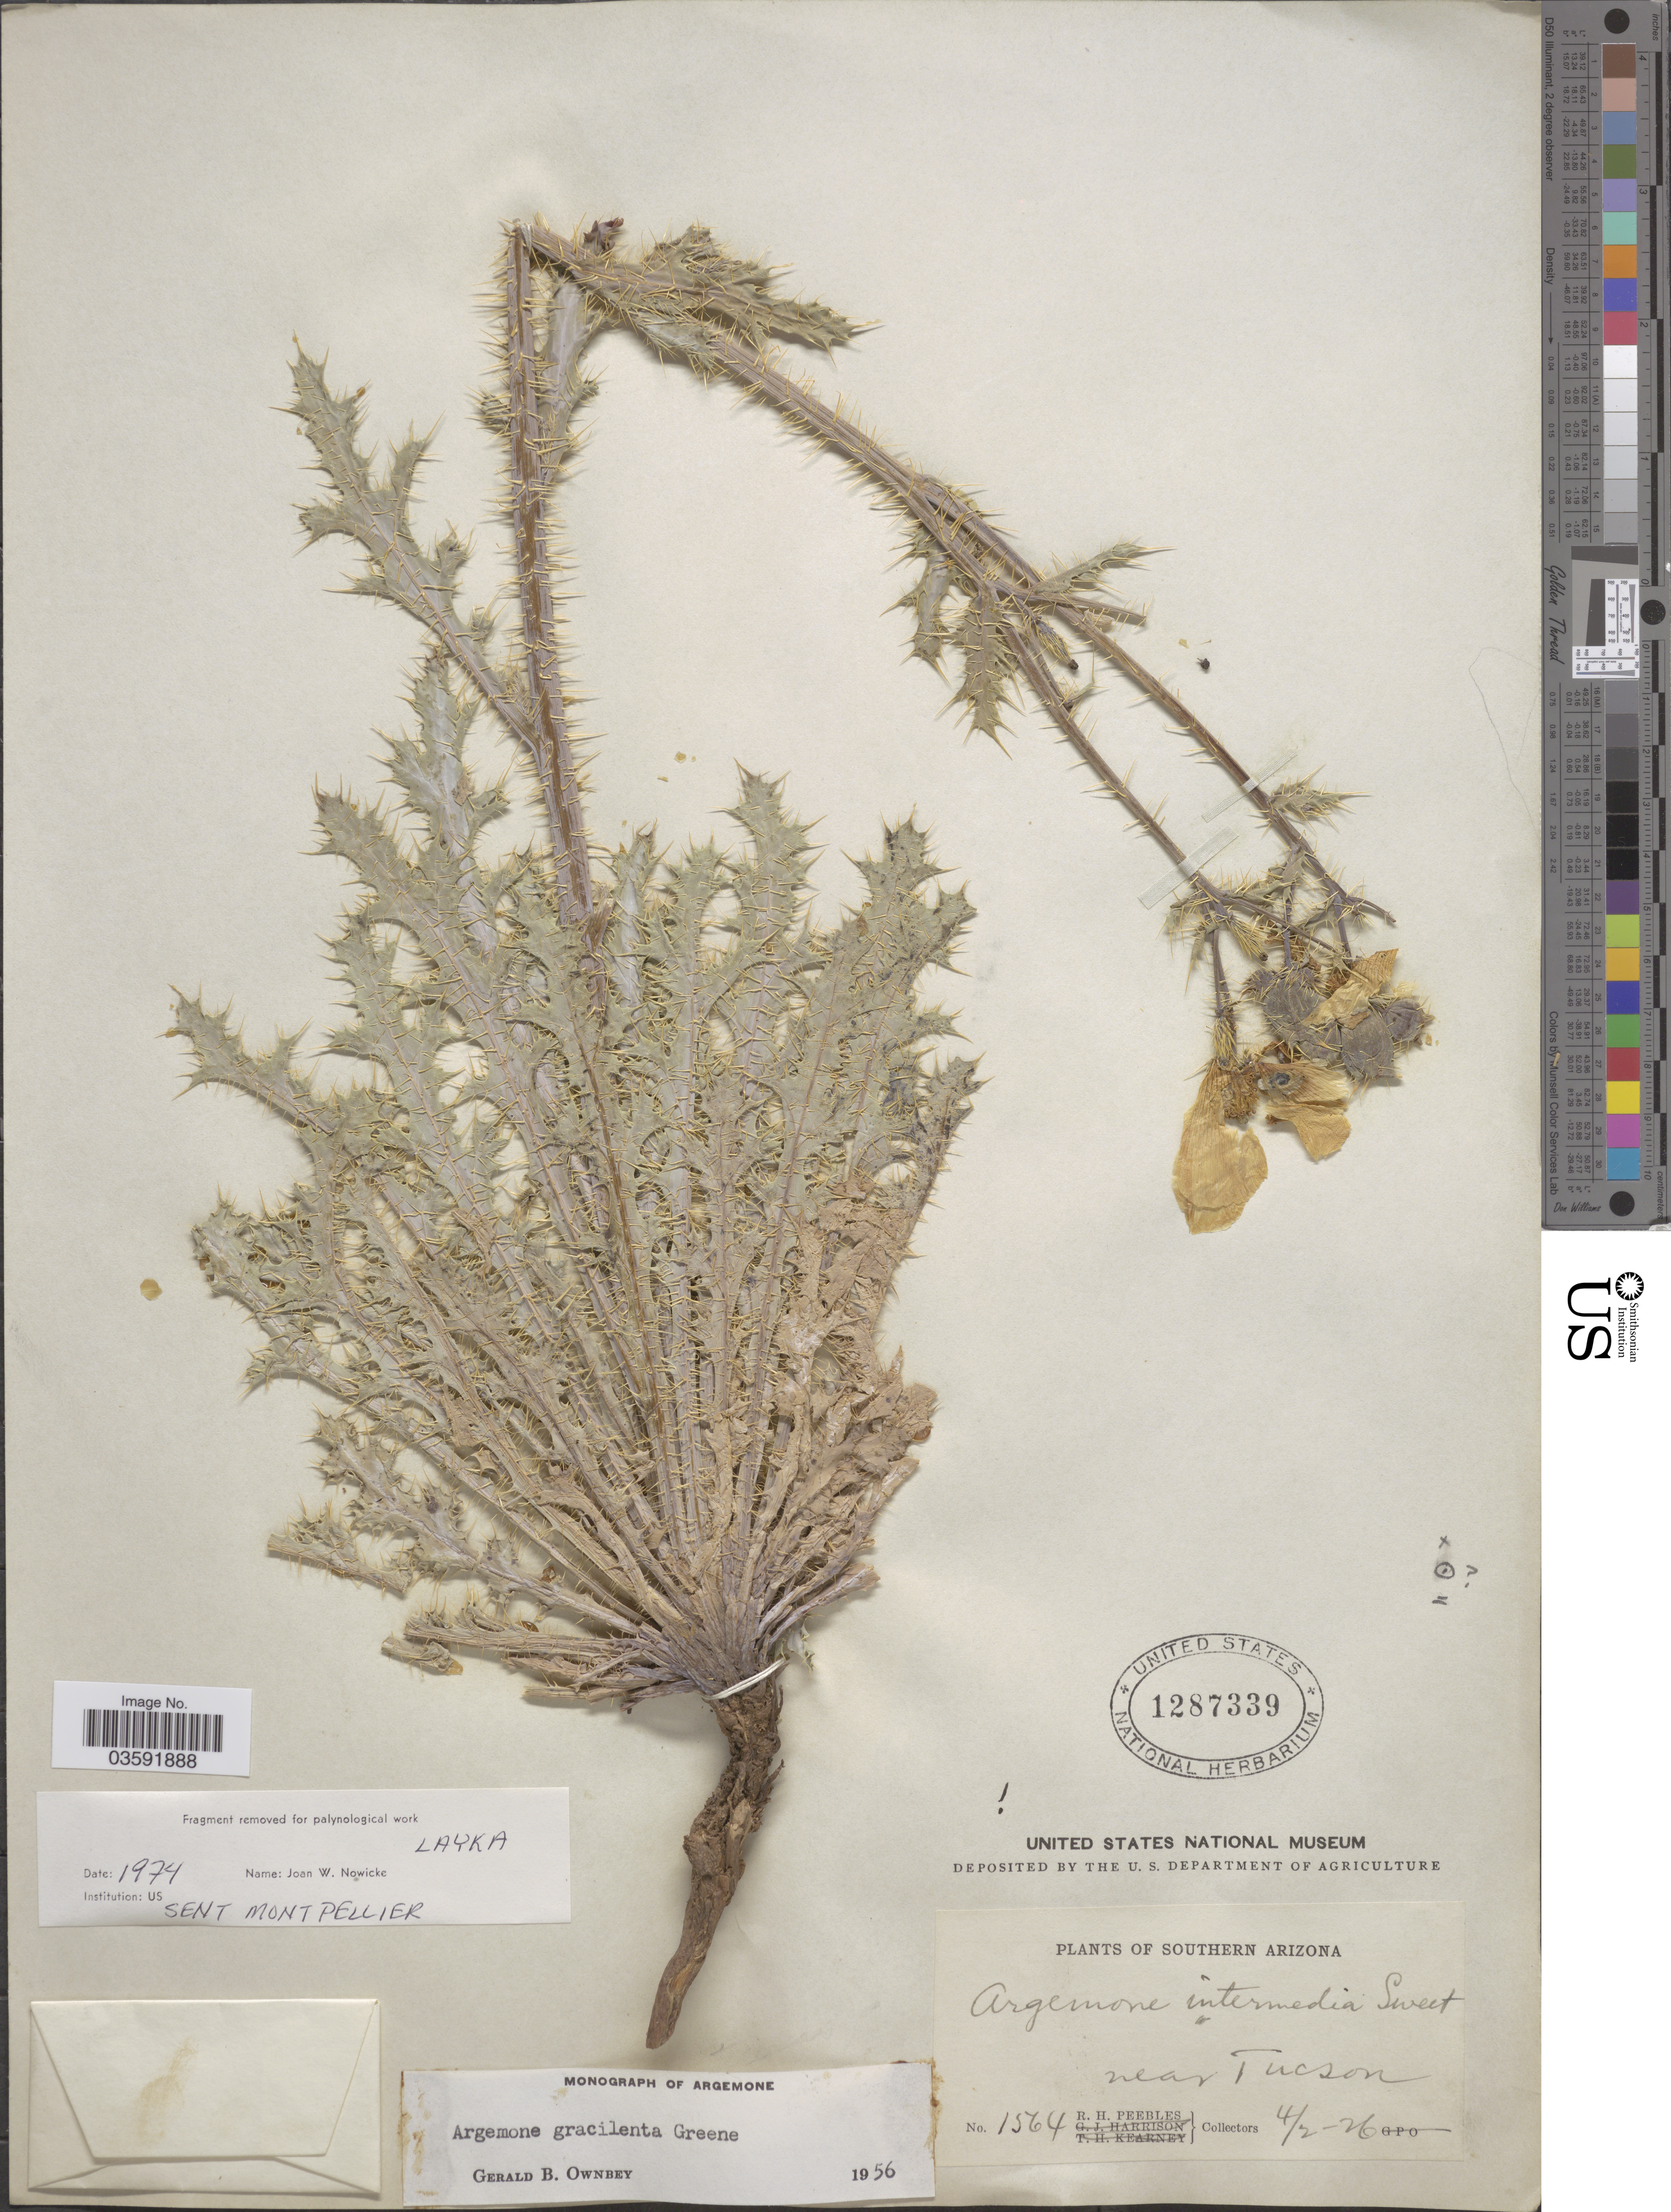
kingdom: Plantae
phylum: Tracheophyta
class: Magnoliopsida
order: Ranunculales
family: Papaveraceae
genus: Argemone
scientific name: Argemone gracilenta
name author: Greene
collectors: R. H. Peebles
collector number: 1564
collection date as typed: Transcribed d/m/y: 2/4/26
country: United States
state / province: Arizona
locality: Southern Arizona. Near Tucson.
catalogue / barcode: US 1287339